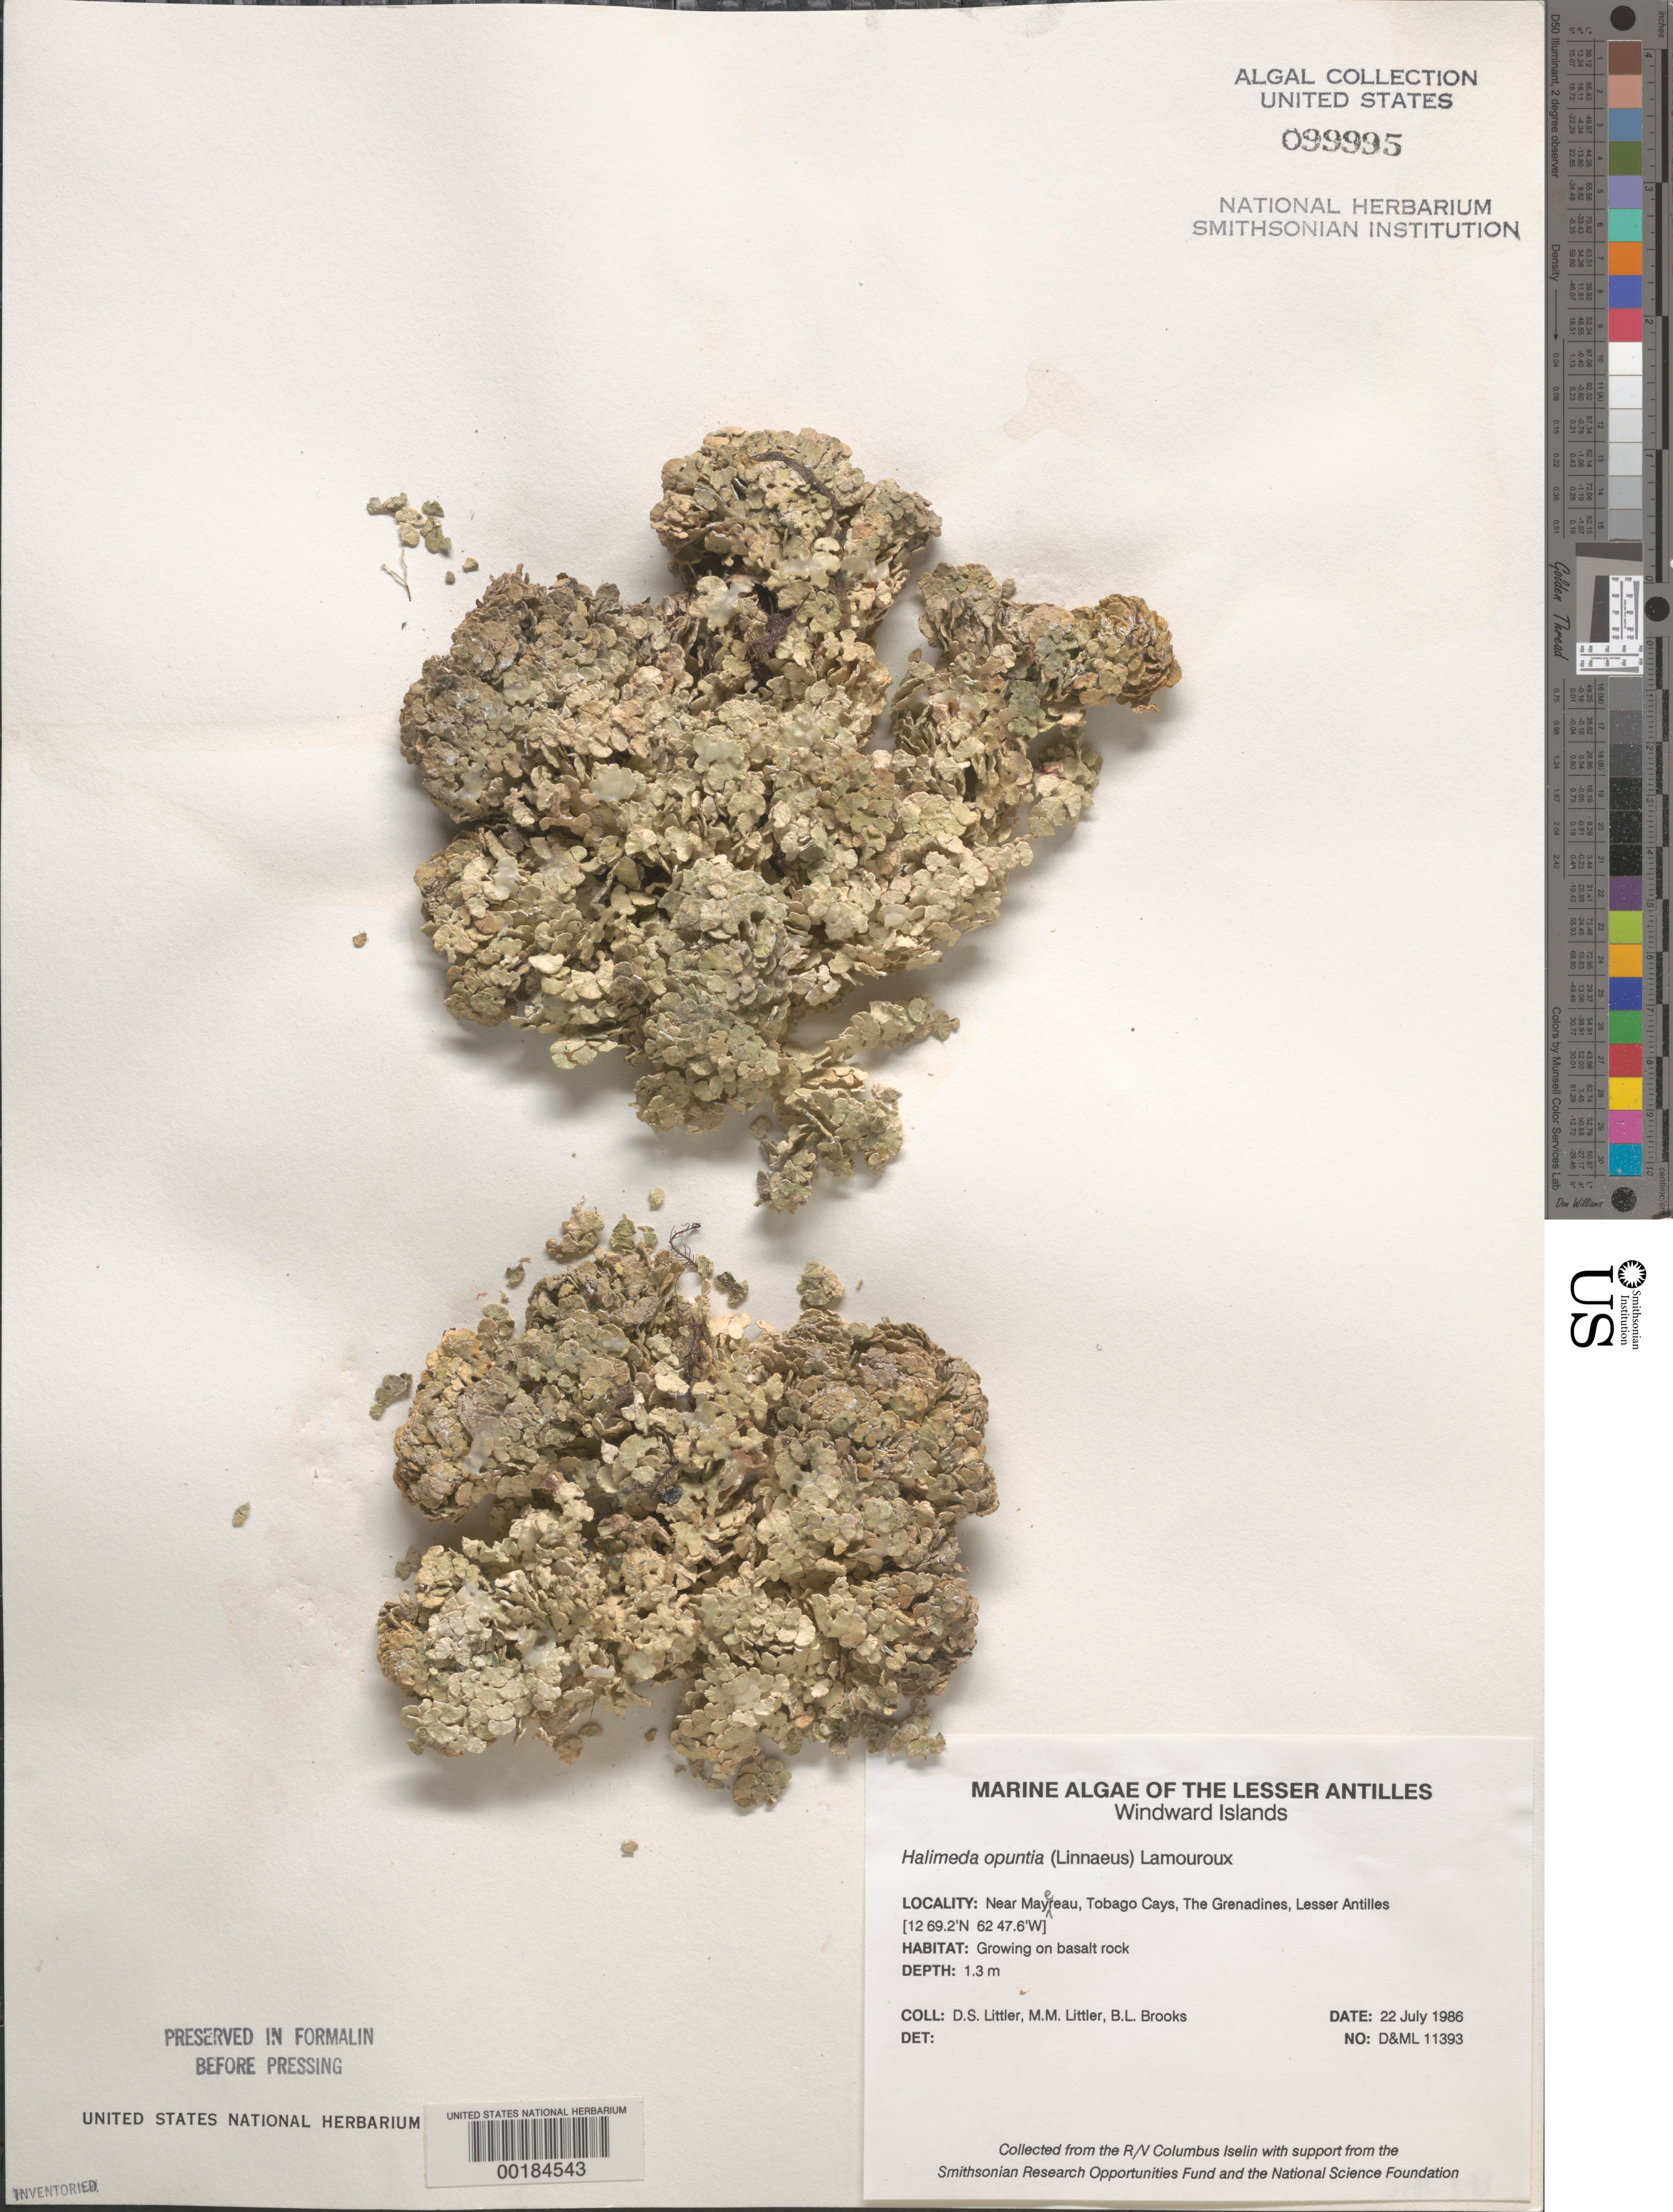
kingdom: Plantae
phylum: Chlorophyta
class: Ulvophyceae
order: Bryopsidales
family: Halimedaceae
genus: Halimeda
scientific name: Halimeda opuntia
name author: (L.) J.V.Lamouroux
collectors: D. S. Littler, M. M. Littler & B. Brooks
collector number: D&ML 11393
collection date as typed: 22 Jul 1986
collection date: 1986-07-22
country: St. Vincent - Grenadines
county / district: Grenadines Parish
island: Mayreau (Mayereau)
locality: Near Mayreau (Mayereau)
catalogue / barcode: US 99995